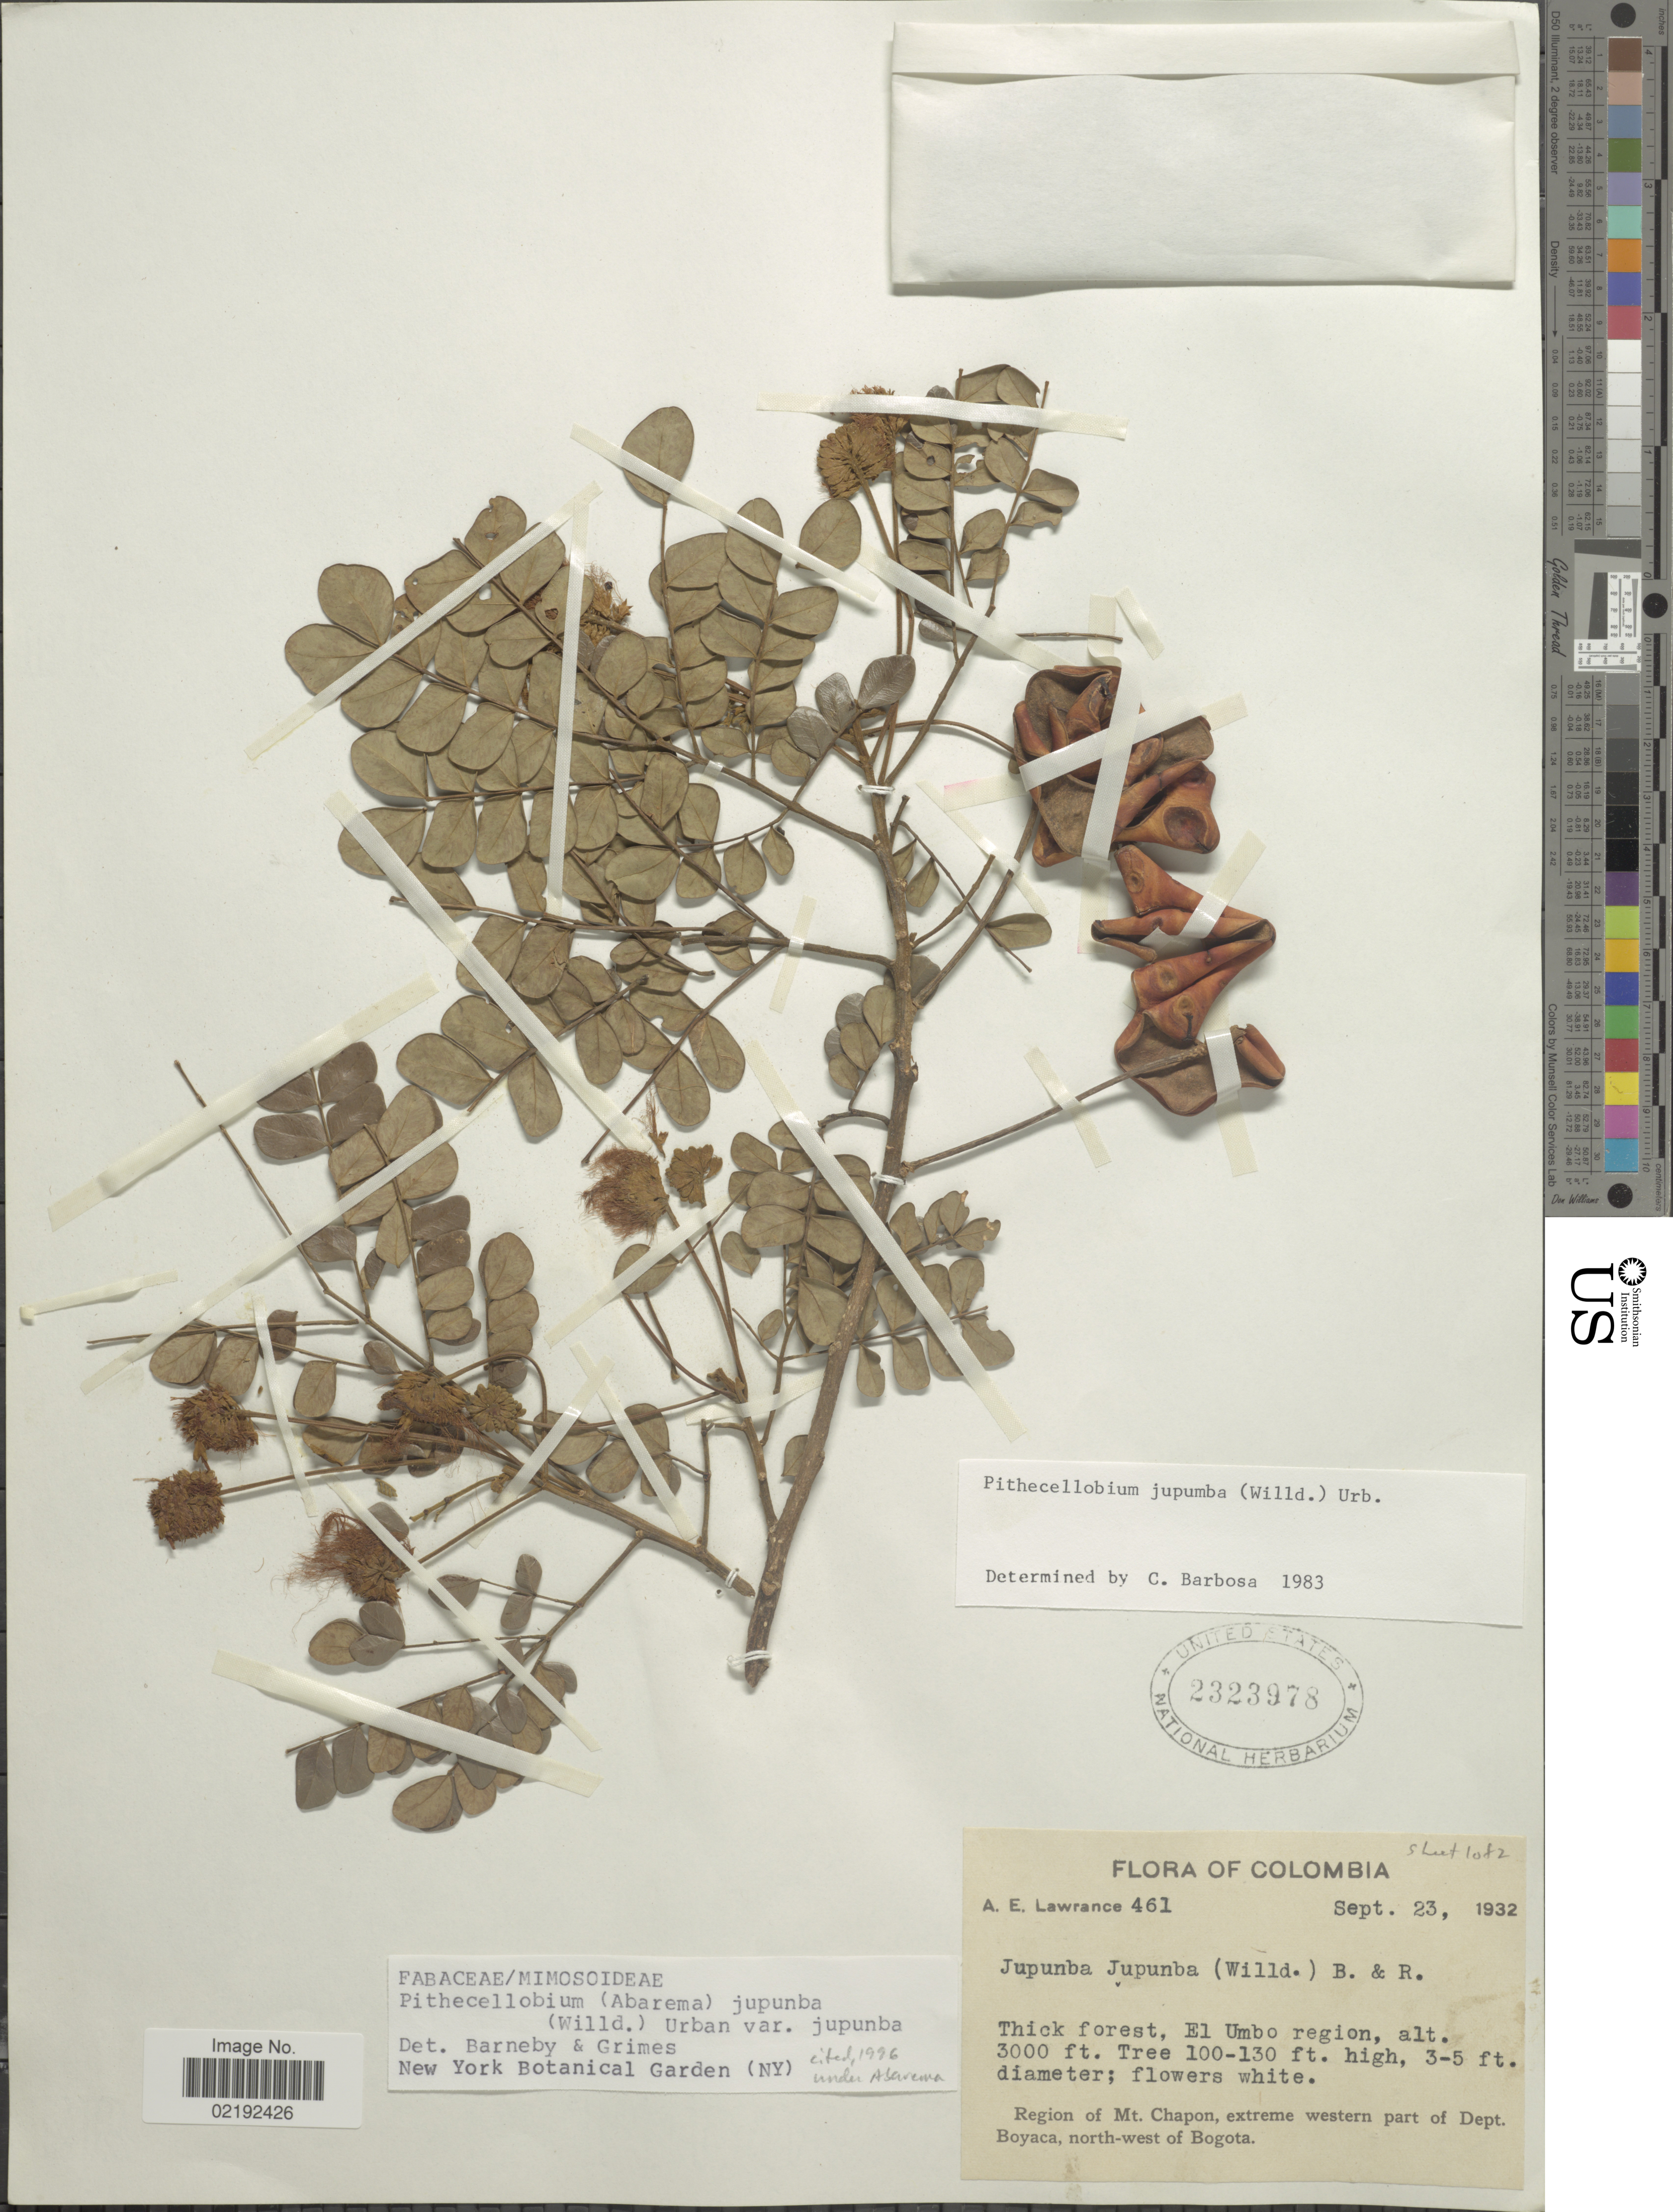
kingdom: Plantae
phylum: Tracheophyta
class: Magnoliopsida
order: Fabales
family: Fabaceae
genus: Abarema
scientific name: Abarema jupunba var. jupunba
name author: (Willd.) Britton & Killip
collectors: A. Lawrance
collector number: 461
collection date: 1932-09-23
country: Colombia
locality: El Umbo region, Region of Mt. Chapon, extreme western part of Dept. Boyaca, north-west of Bogota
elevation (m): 914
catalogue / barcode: US 2323978